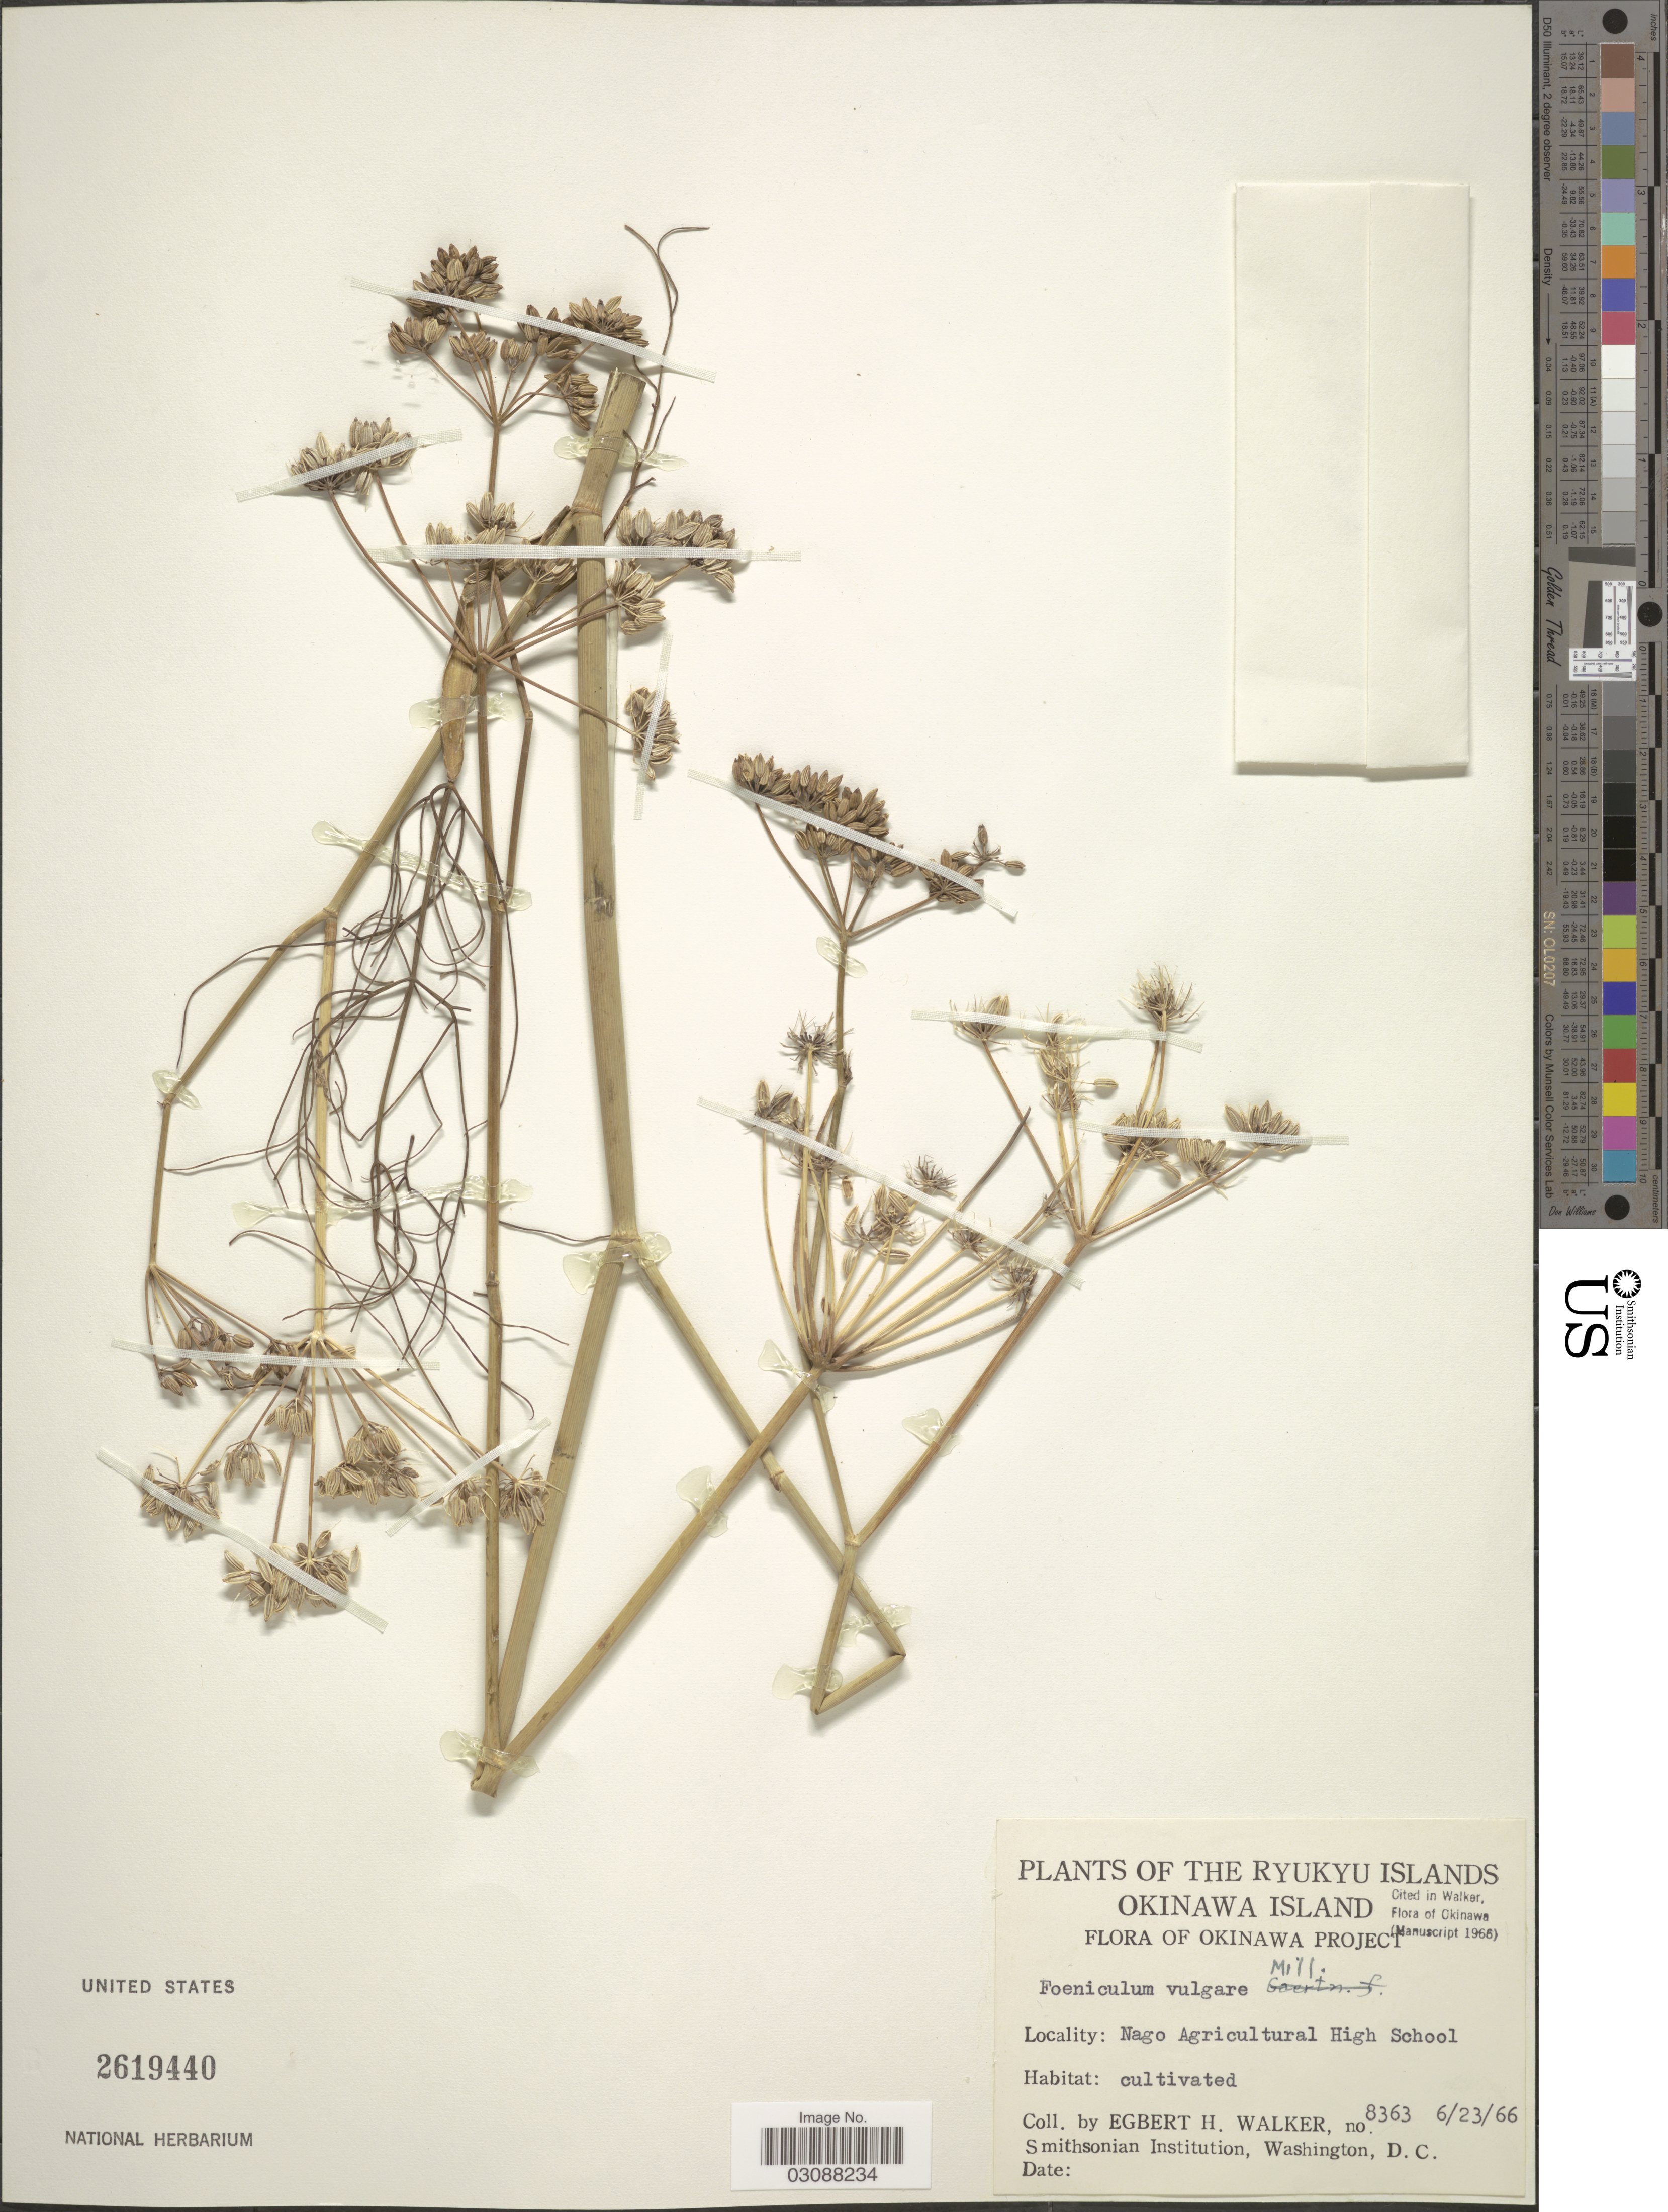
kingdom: Plantae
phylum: Tracheophyta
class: Magnoliopsida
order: Apiales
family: Apiaceae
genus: Foeniculum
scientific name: Foeniculum vulgare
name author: Mill.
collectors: E. H. Walker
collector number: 8363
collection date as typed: Transcribed d/m/y: 23/6/66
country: Japan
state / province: Okinawa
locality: The Ryukyu Islands. Okinawa Island. Okinawa Project. Nago Agricultural High School.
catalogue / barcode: US 2619440